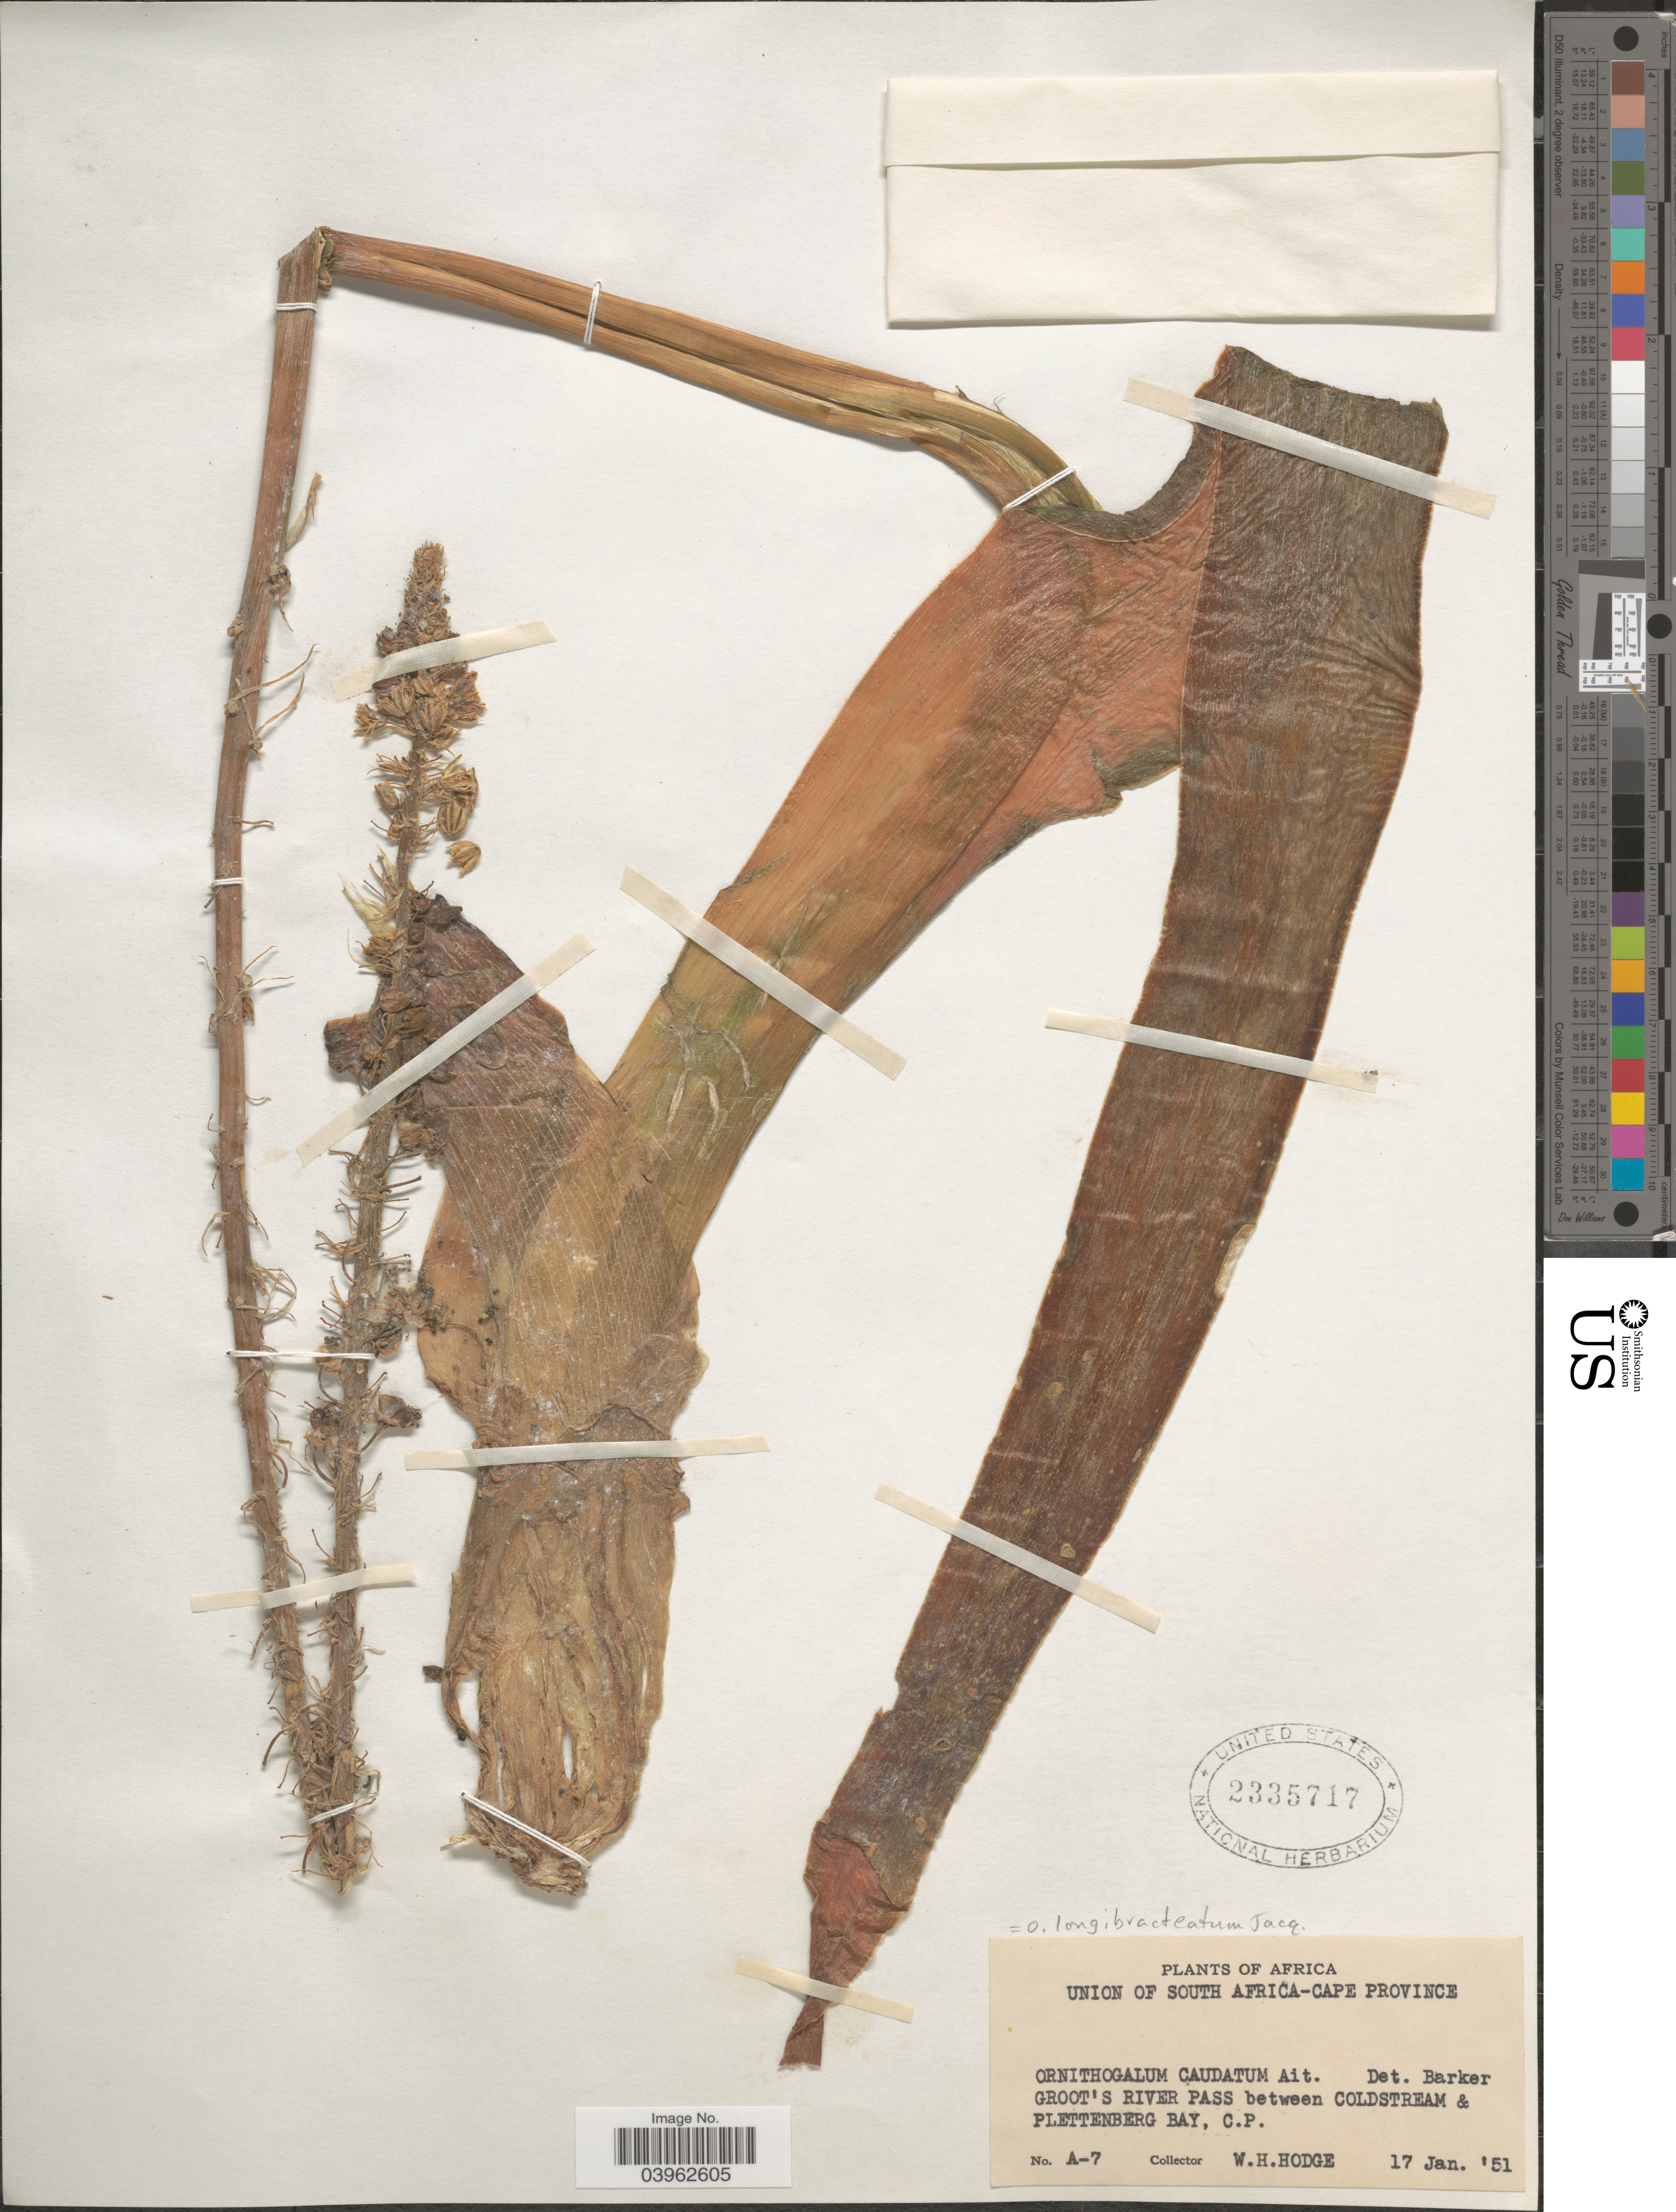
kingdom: Plantae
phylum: Tracheophyta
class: Liliopsida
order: Asparagales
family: Asparagaceae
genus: Ornithogalum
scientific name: Ornithogalum longibracteatum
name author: Jacq.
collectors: W. Hodge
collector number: A-7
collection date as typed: Transcribed d/m/y: 17/1/51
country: South Africa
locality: Union of South Africa. Groot's River Pass between Coldstream & Plettenberg Bay.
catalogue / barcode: US 2335717